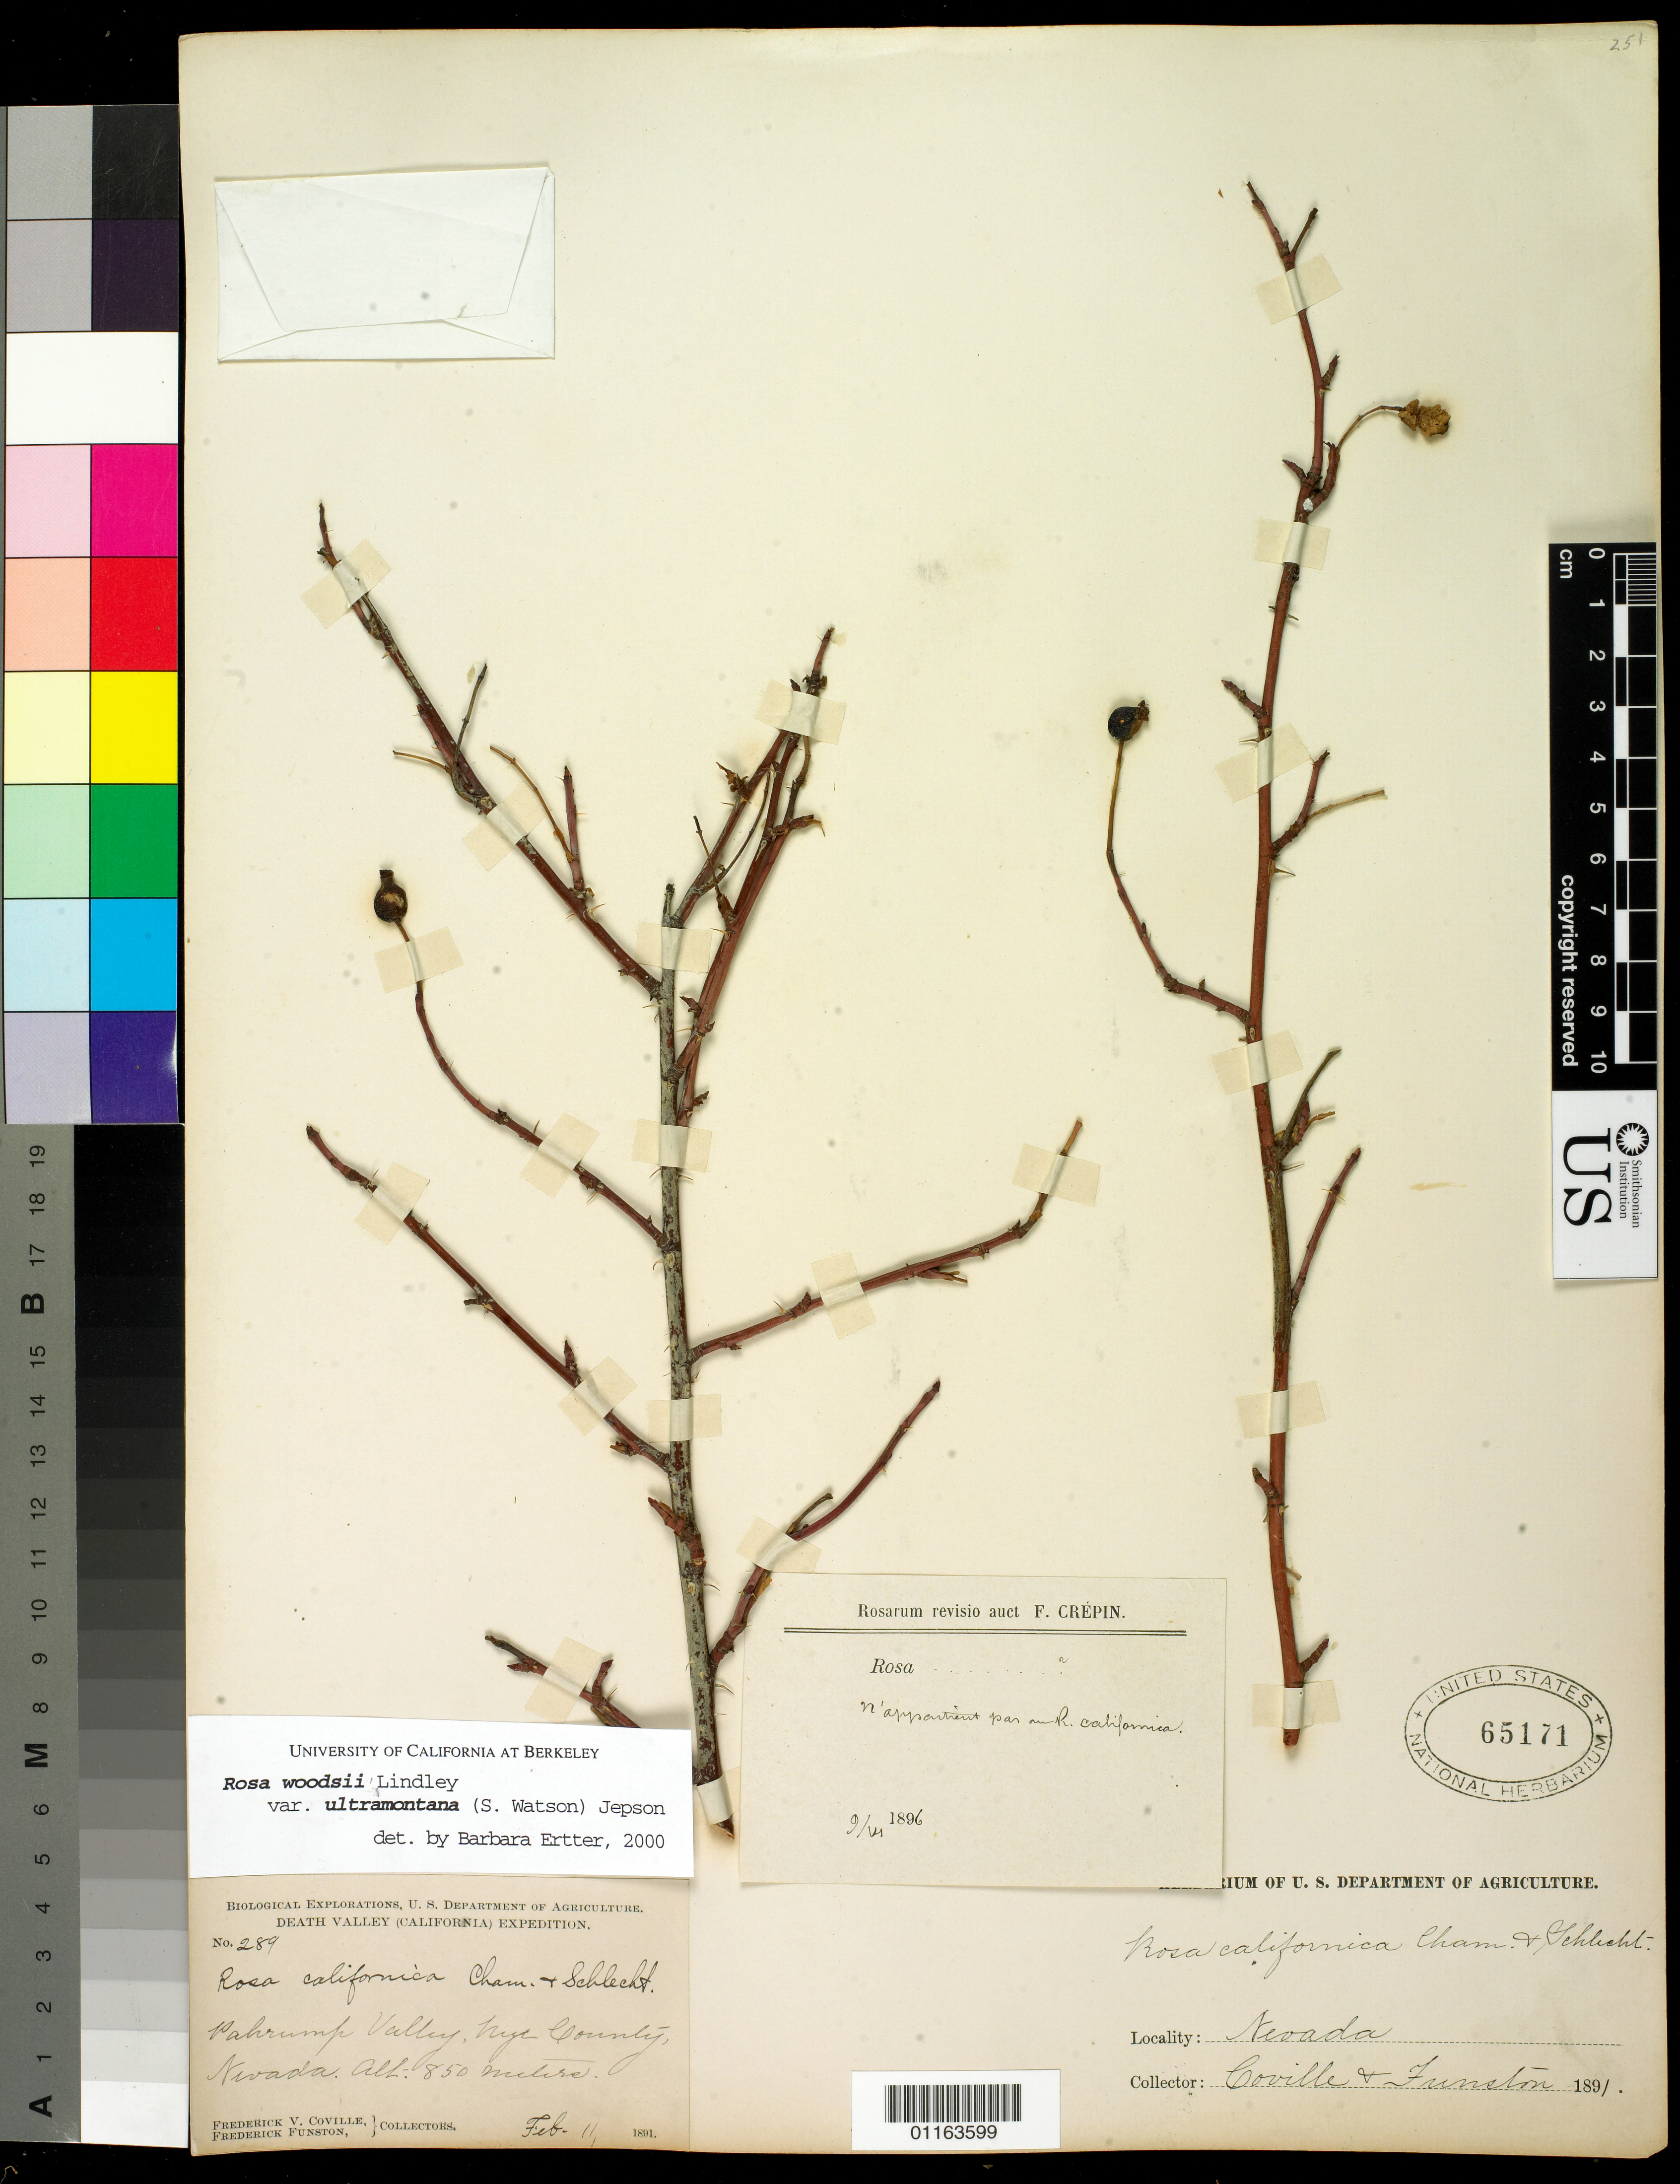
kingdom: Plantae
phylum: Tracheophyta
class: Magnoliopsida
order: Rosales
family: Rosaceae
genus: Rosa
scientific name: Rosa woodsii var. ultramontana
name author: Lindl.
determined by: Cole, D.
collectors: F. V. Coville & F. Funston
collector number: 289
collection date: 1891-02-11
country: United States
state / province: Nevada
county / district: Nye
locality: Pahrump Valley.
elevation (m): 850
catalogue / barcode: US 65171